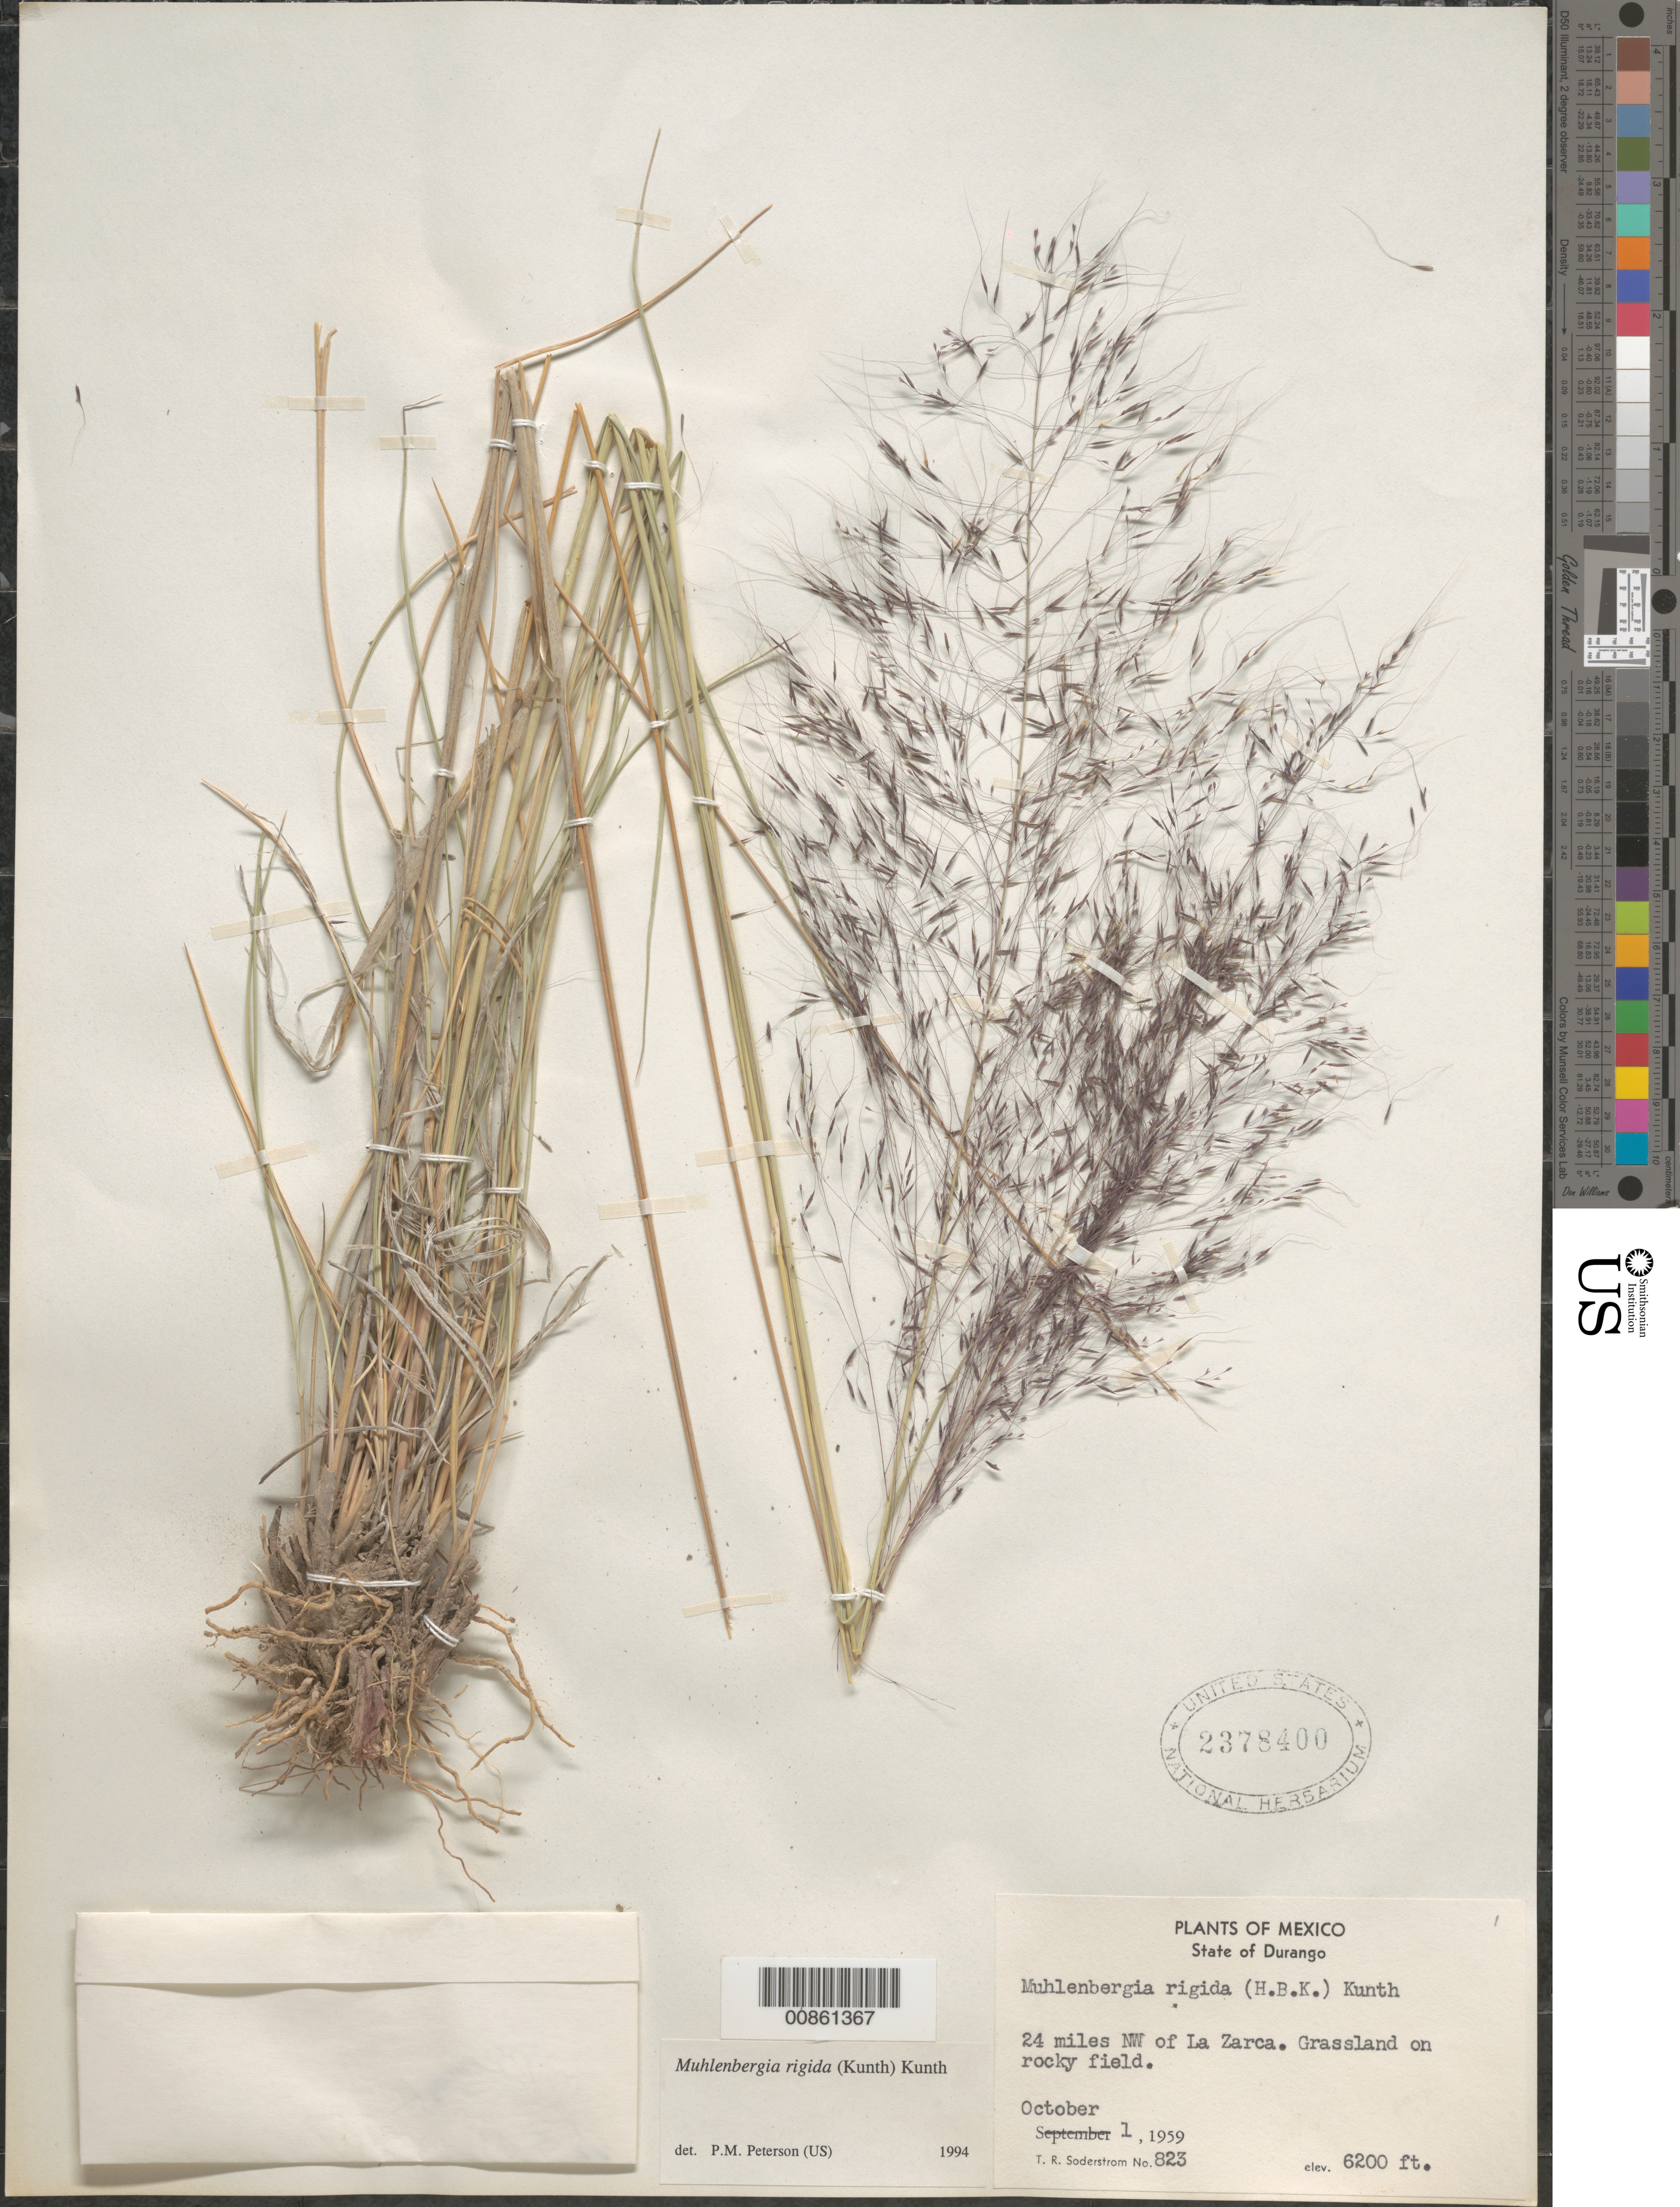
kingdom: Plantae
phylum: Tracheophyta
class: Liliopsida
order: Poales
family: Poaceae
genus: Muhlenbergia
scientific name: Muhlenbergia rigida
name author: (Kunth) Kunth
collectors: T. R. Soderstrom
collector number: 823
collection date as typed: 01 Oct 1959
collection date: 1959-10-01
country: Mexico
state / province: Durango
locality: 24 mi NW of La Zarca, Dgo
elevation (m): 1920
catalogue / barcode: US 2378400